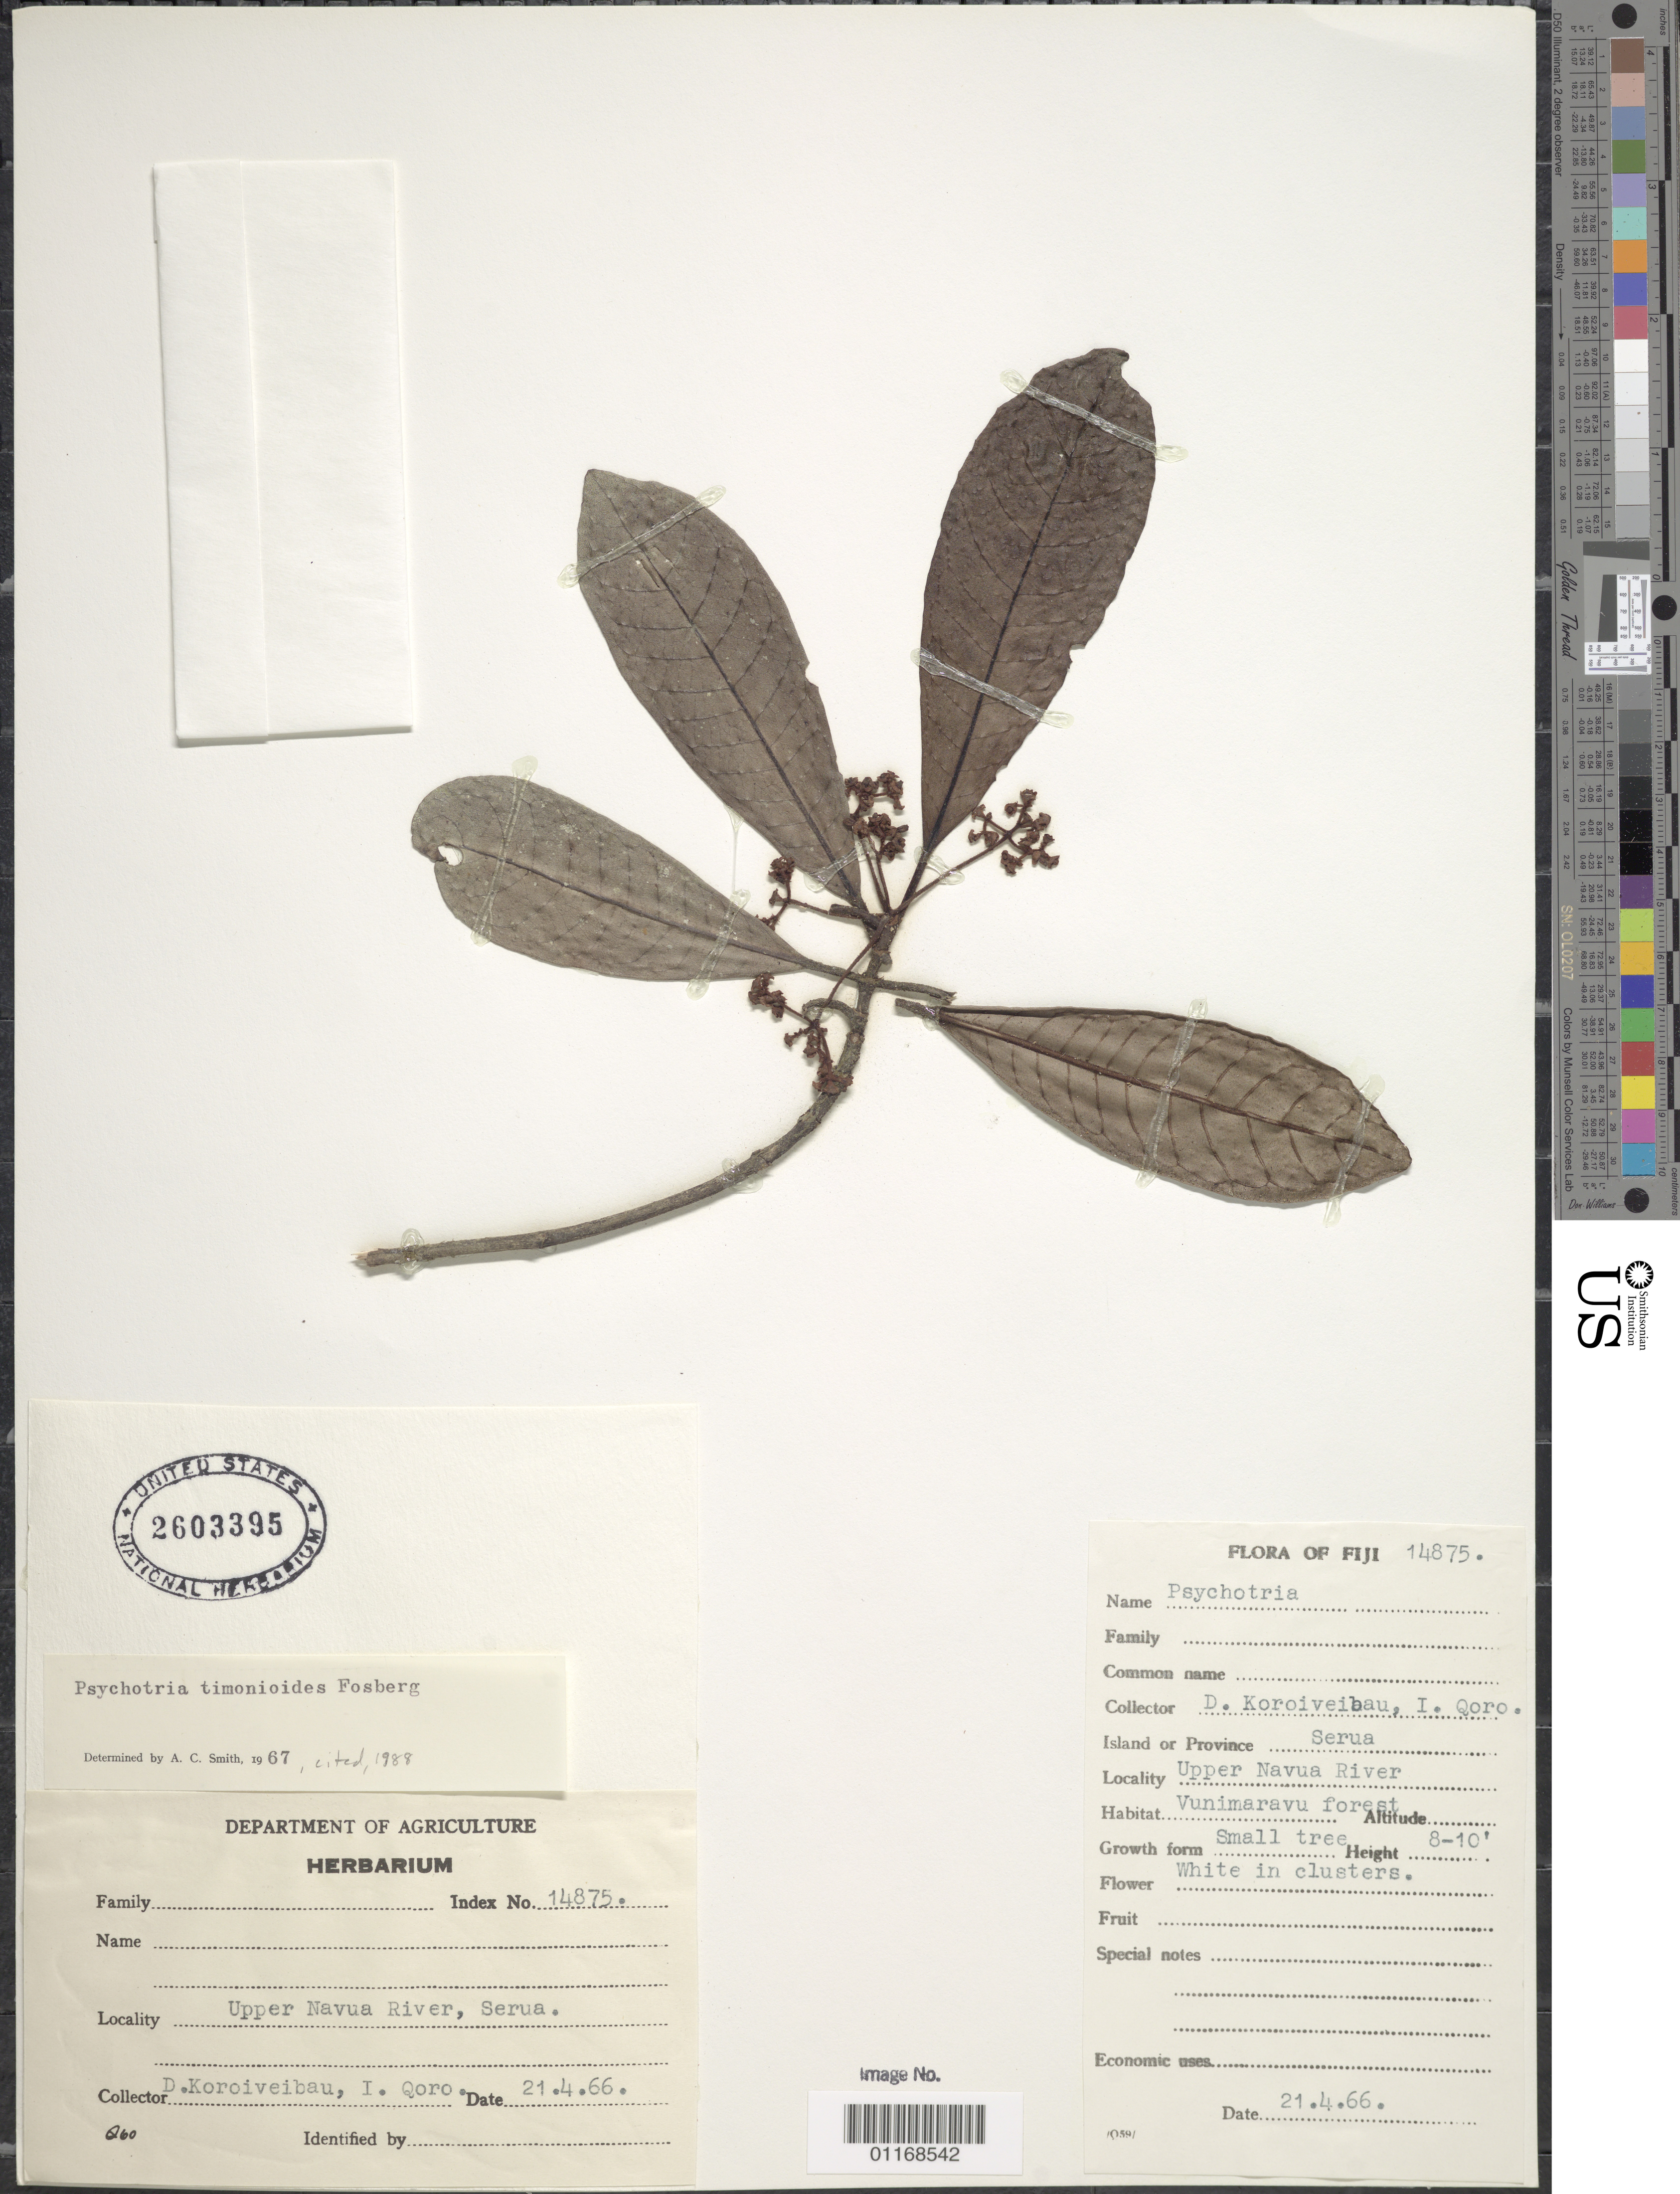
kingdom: Plantae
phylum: Tracheophyta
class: Magnoliopsida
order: Gentianales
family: Rubiaceae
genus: Psychotria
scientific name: Psychotria timonioides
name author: Fosberg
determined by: Smith, A. C.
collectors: D. Koroiveibau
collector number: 14875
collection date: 1966-04-21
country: Fiji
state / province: Serua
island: Viti Levu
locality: Upper Navua River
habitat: forest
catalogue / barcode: US 2603395